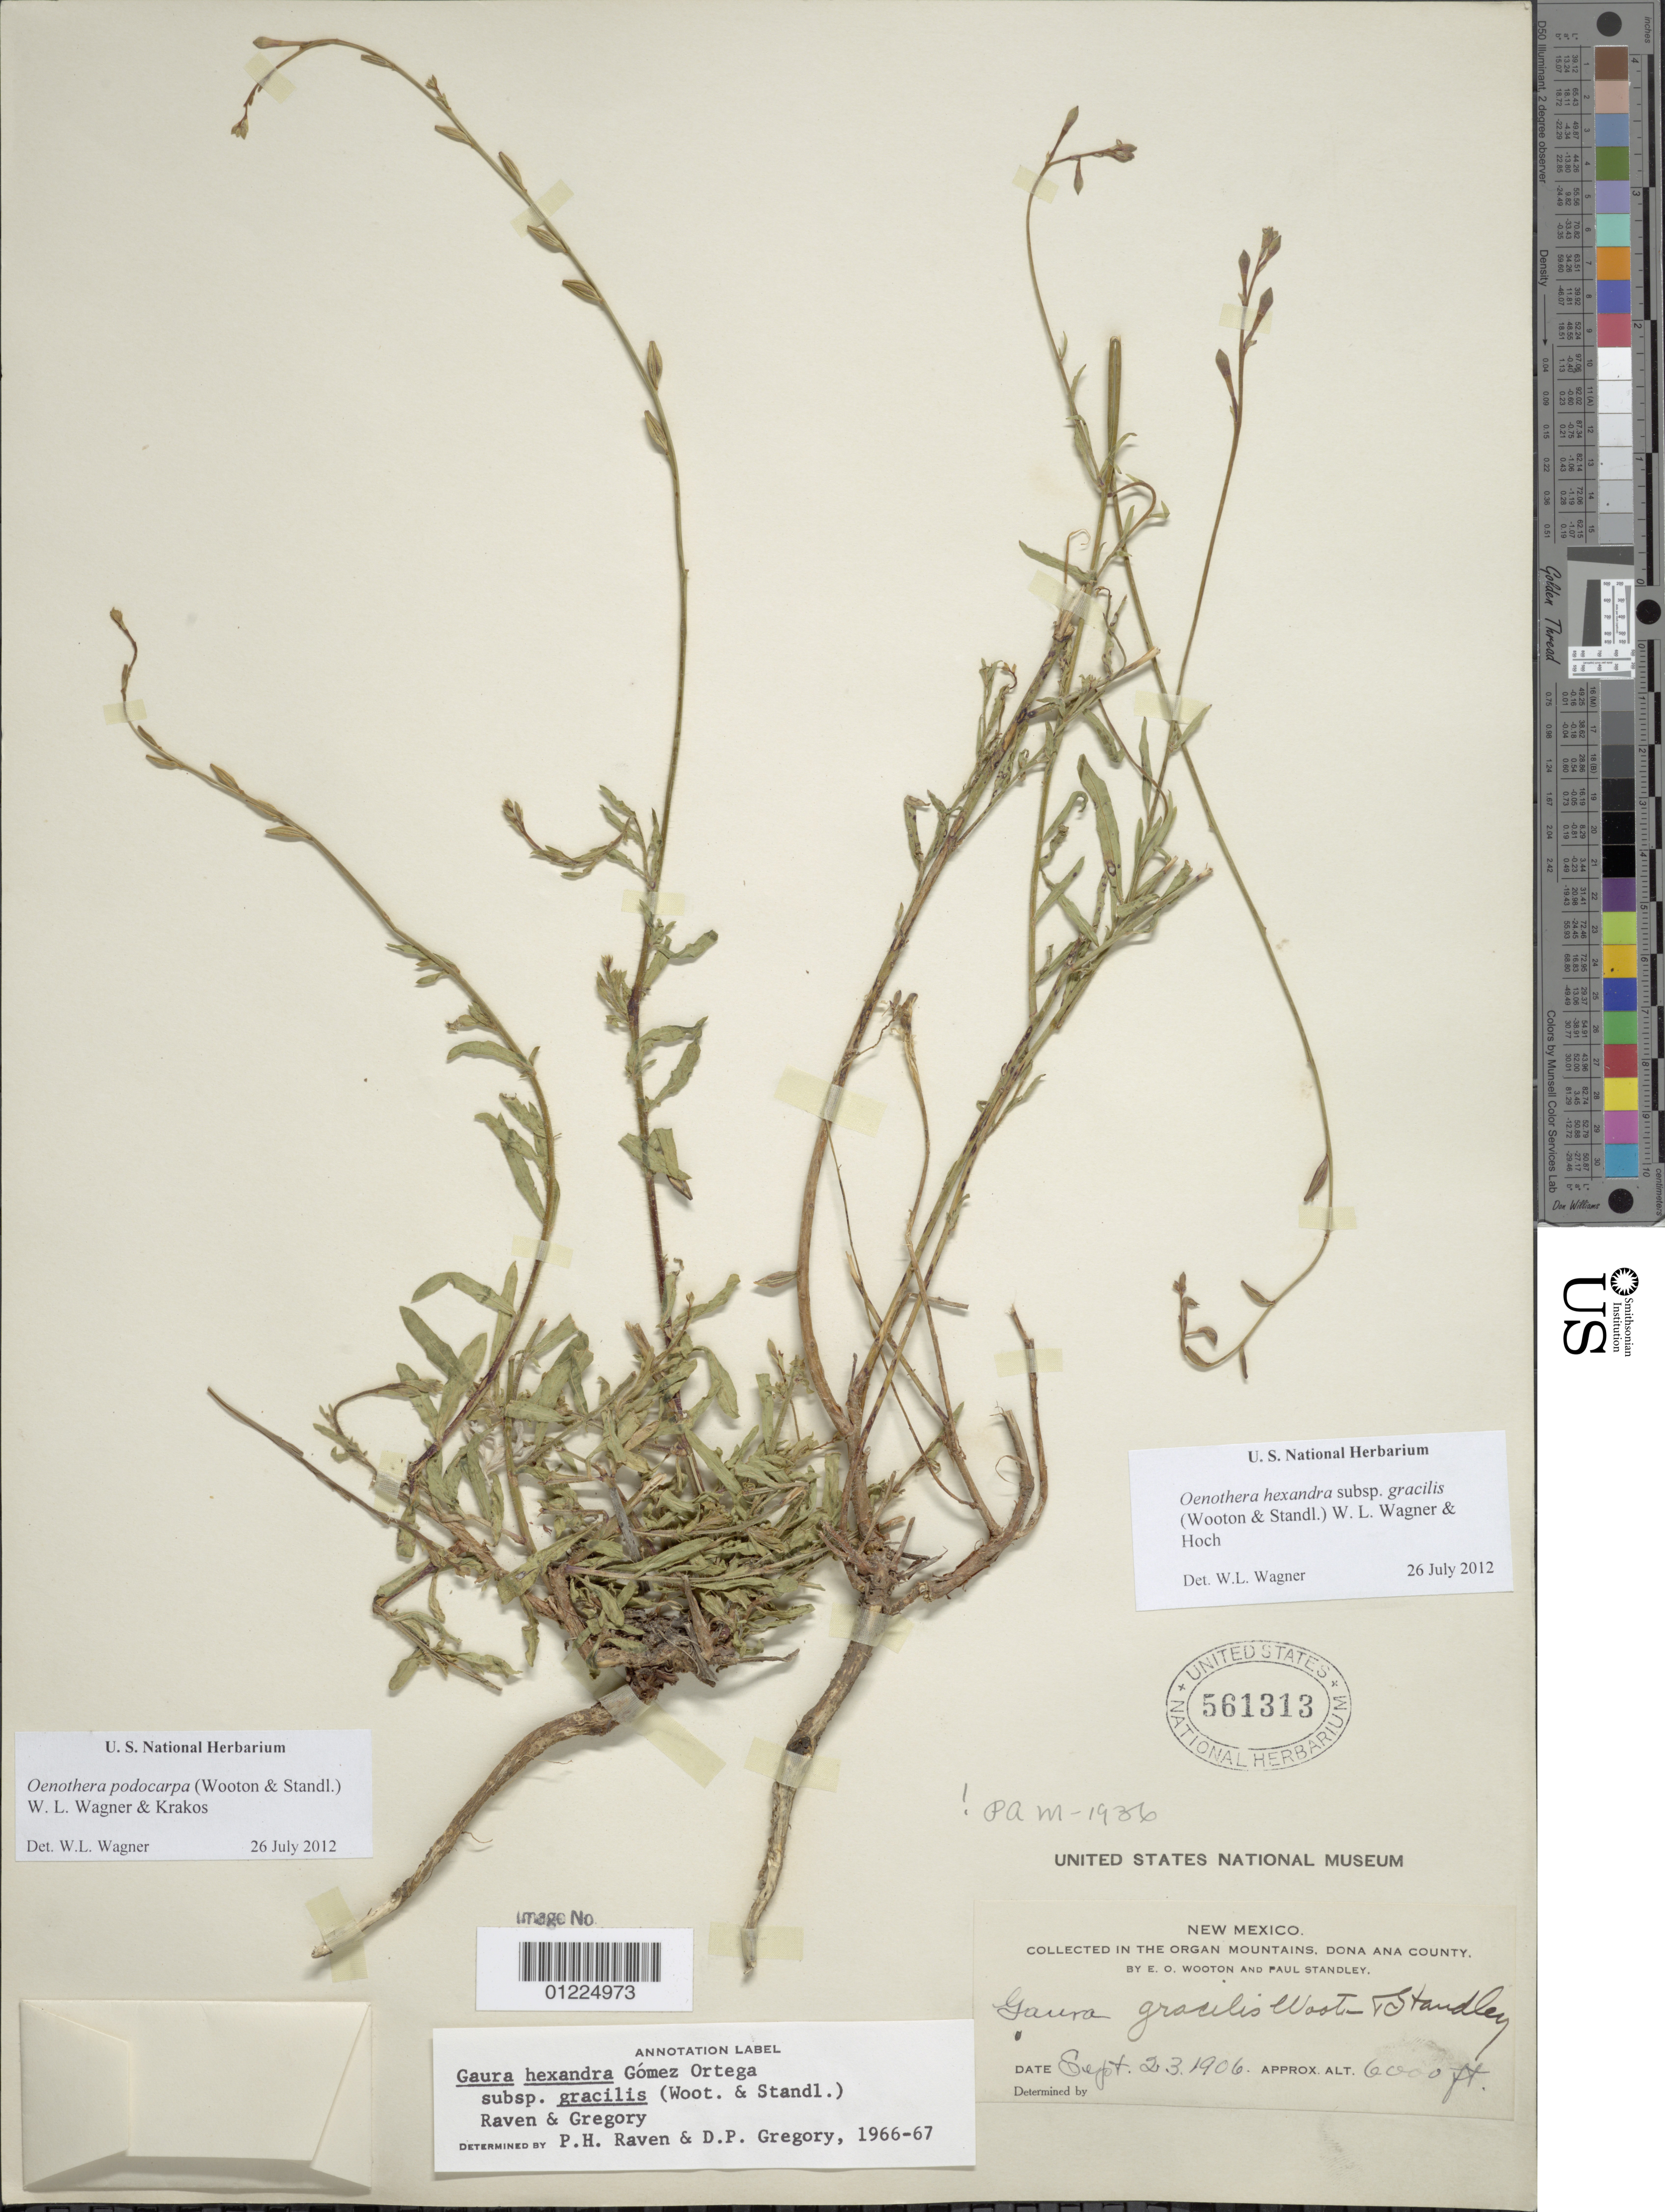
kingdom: Plantae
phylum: Tracheophyta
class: Magnoliopsida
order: Myrtales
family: Onagraceae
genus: Oenothera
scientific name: Oenothera podocarpa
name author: (Wooton & Standl.) Krakos & W.L. Wagner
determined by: Wagner, W. L., (BOT), Smithsonian Institution - National Museum of Natural History (UNITED STATES)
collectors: E. O. Wooton & P. C. Standley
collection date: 1906-09-23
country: United States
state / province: New Mexico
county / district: Dona Ana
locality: in the Organ Mountains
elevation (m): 1829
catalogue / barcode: US 561313